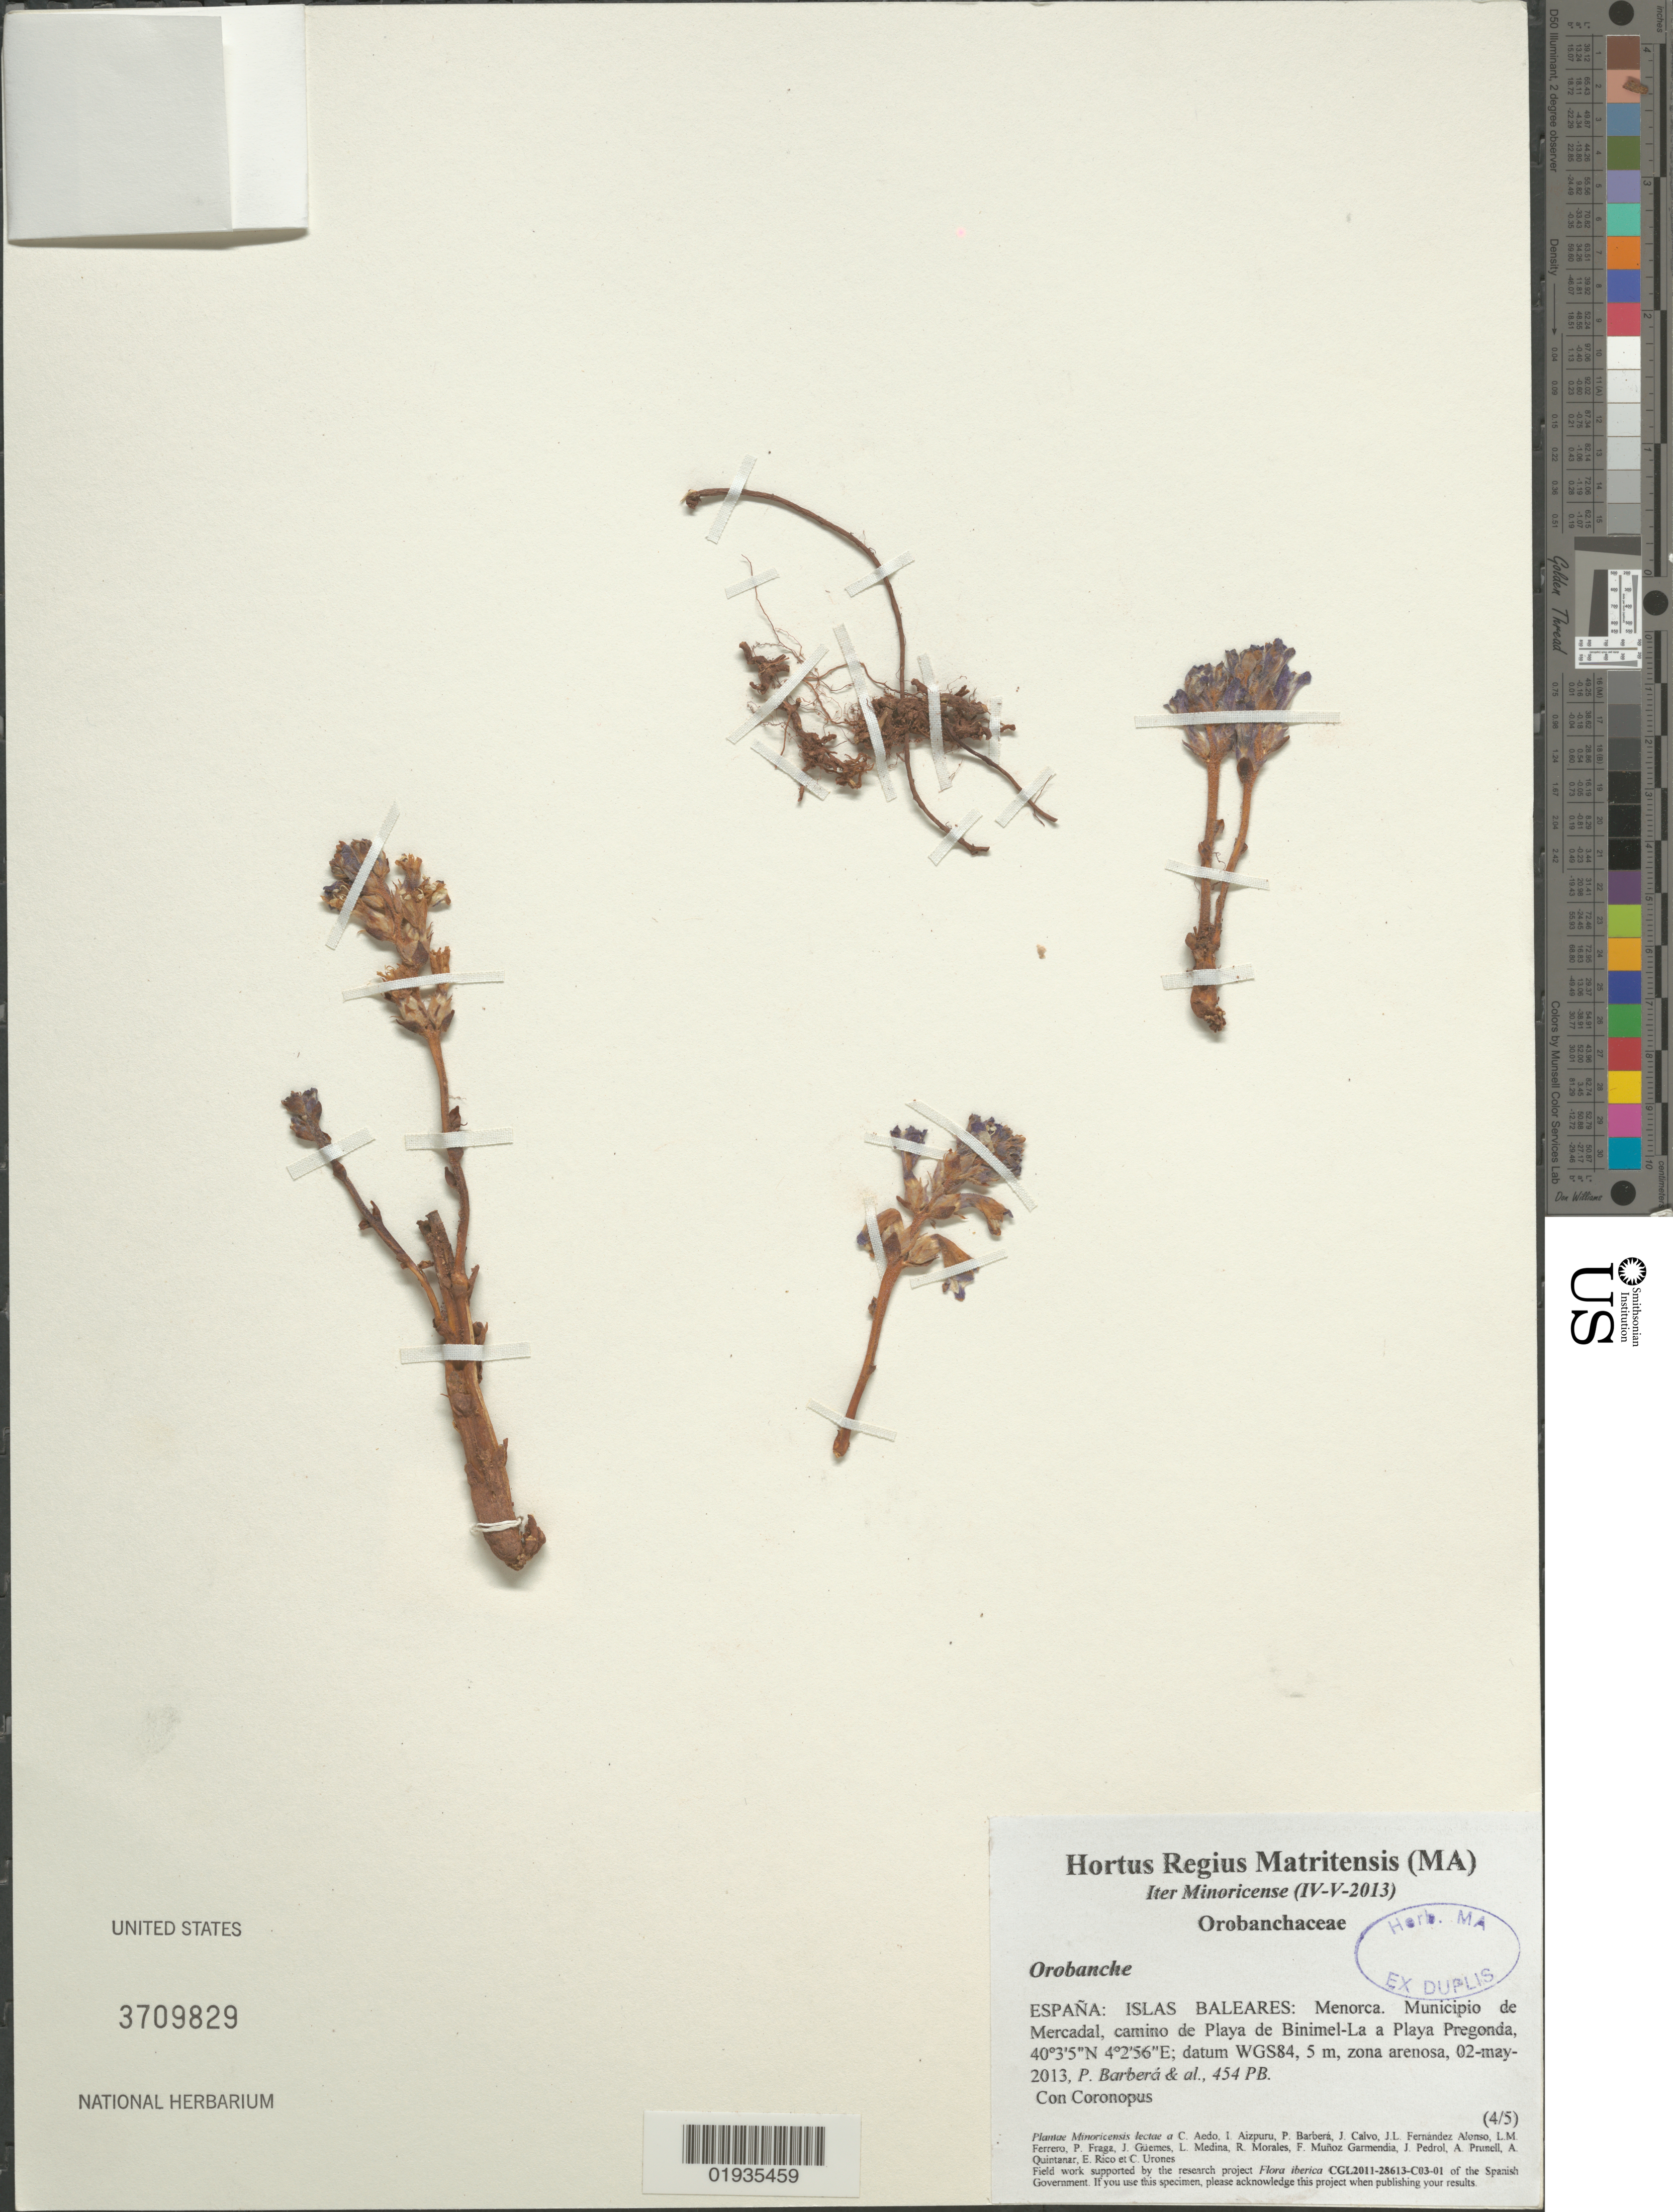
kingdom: Plantae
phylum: Tracheophyta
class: Magnoliopsida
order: Lamiales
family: Orobanchaceae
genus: Orobanche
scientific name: Orobanche sp.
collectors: P. Barberá et al.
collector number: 454 PB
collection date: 2013-05-02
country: Spain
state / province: Islas Baleares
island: Minorca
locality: Mun. de Mercadal, camino de Playa de Binimel-La a Playa Pregonda.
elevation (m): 5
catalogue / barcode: US 3709829